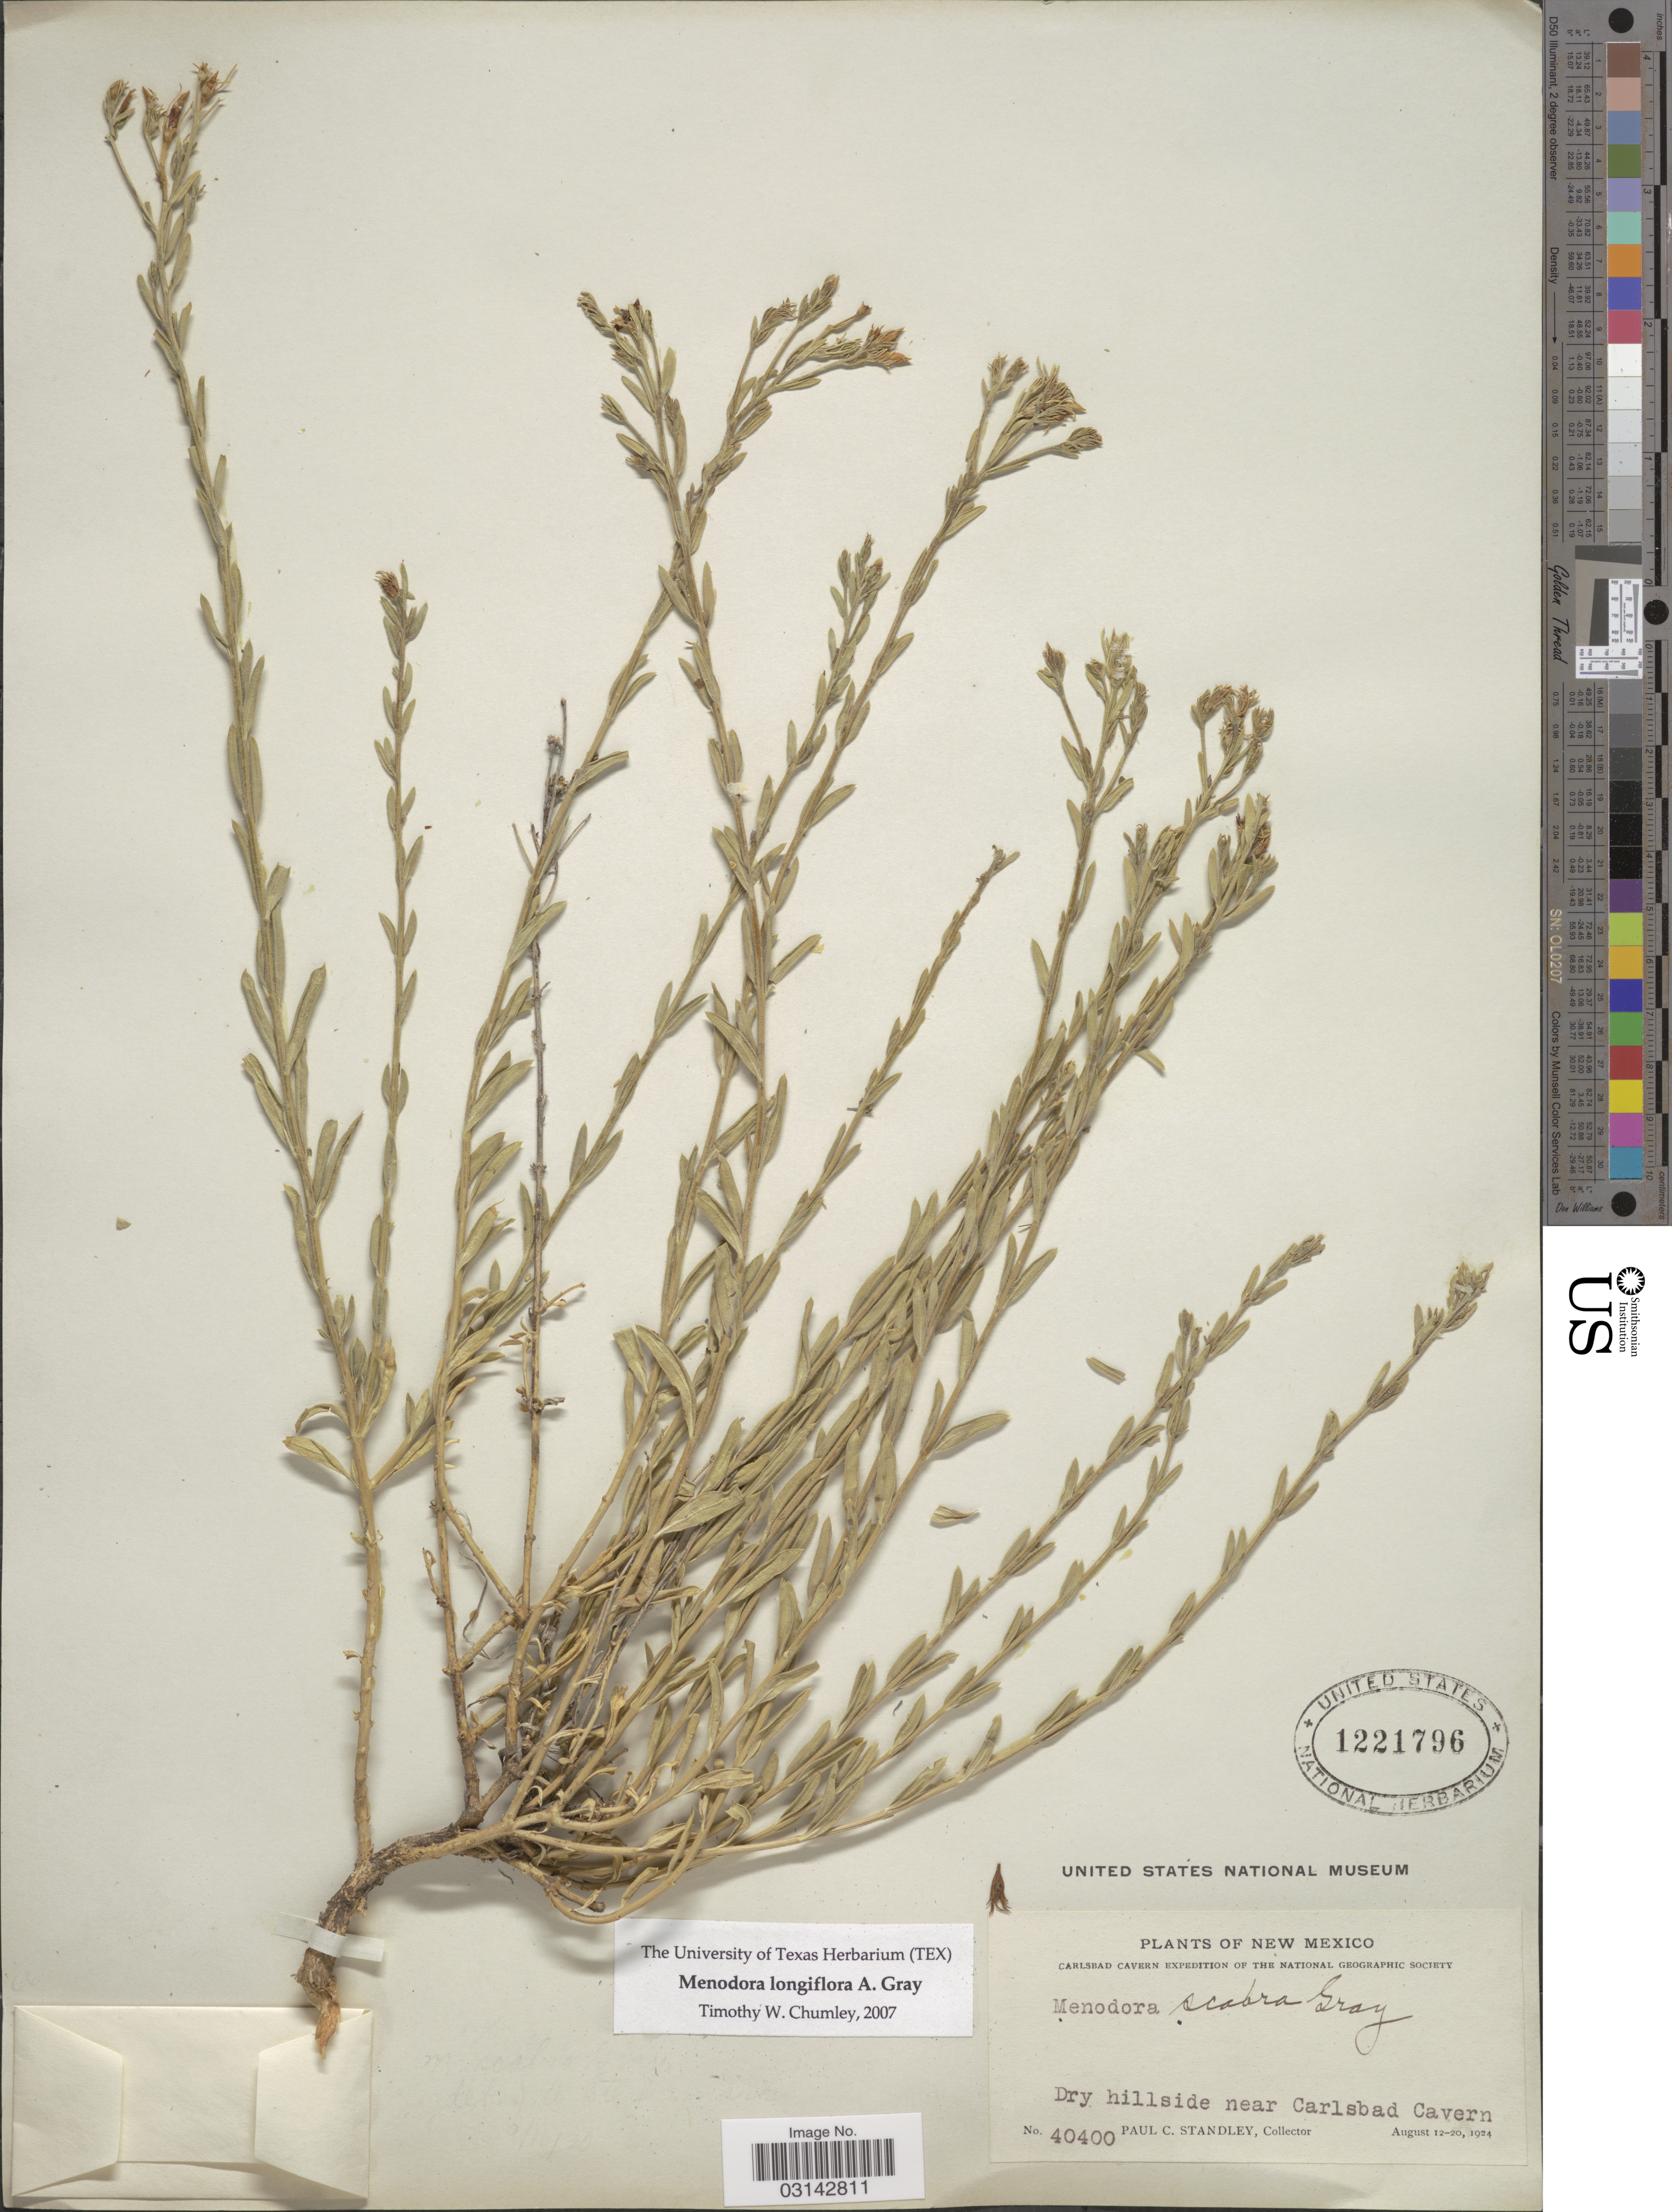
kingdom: Plantae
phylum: Tracheophyta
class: Magnoliopsida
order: Lamiales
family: Oleaceae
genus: Menodora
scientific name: Menodora longiflora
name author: A. Gray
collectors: P. C. Standley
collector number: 40400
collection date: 1924-08-12/1924-08-20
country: United States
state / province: New Mexico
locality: Near Carlsbad Cavern.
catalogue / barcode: US 1221796